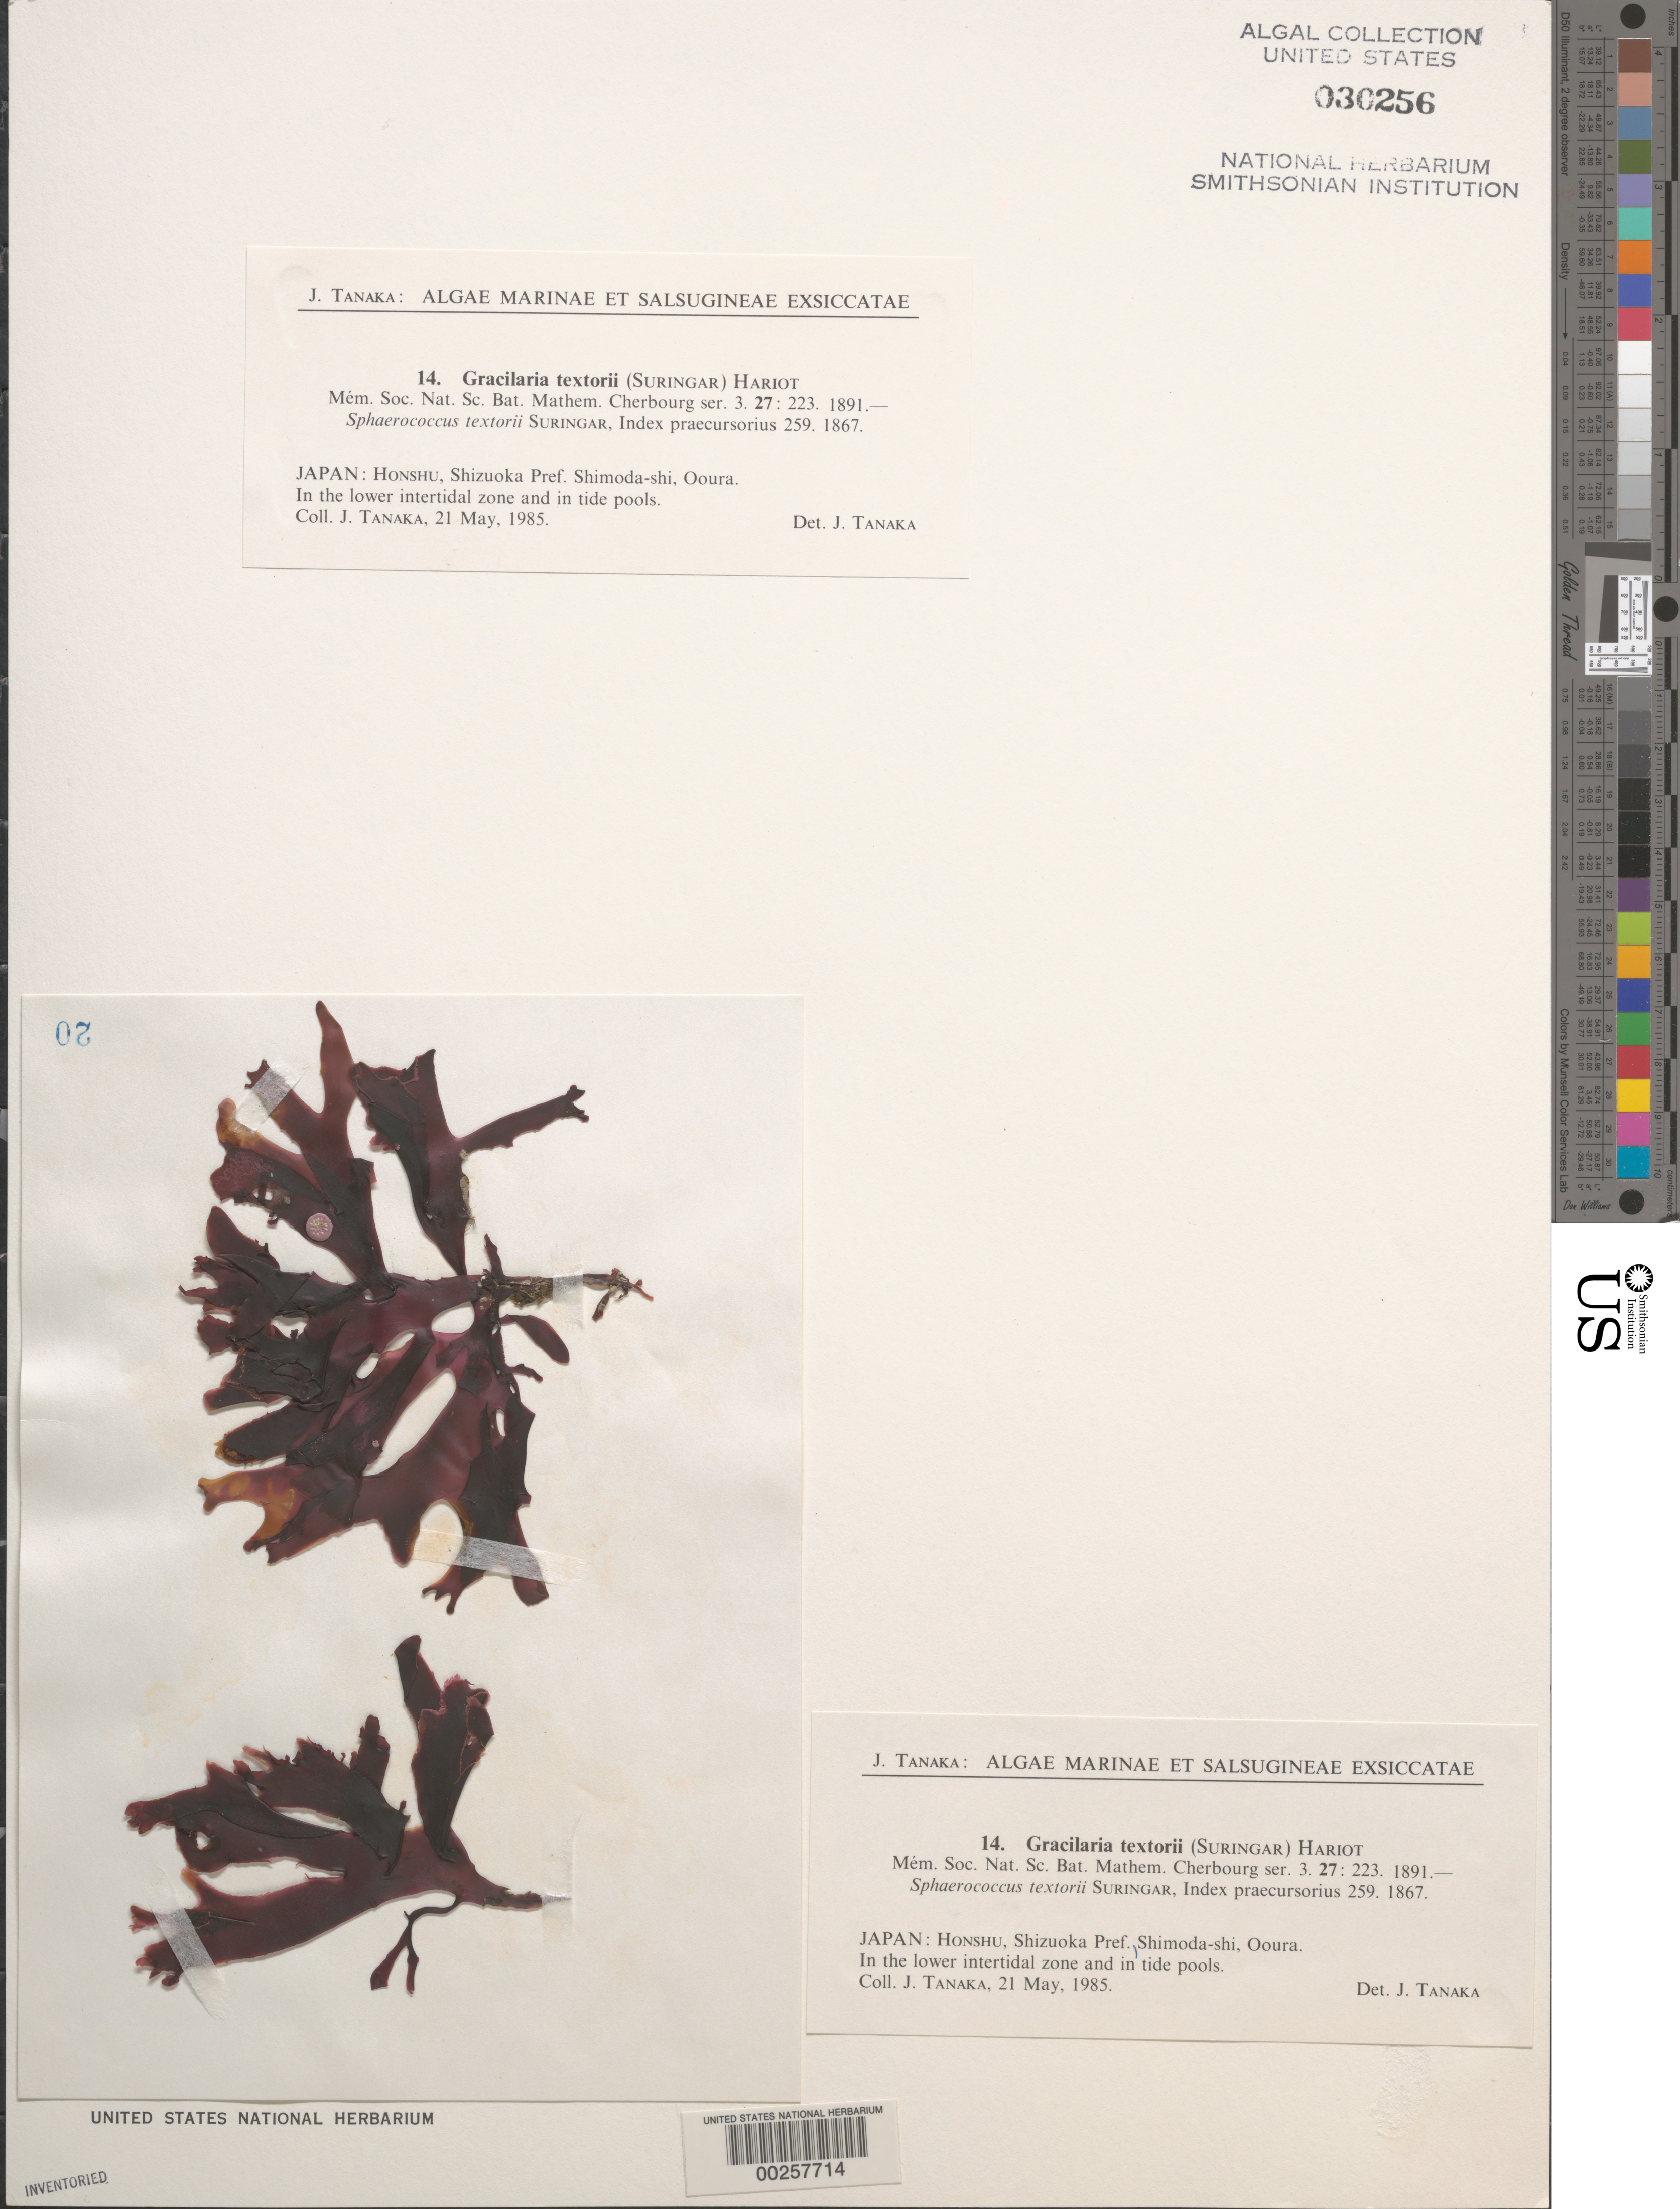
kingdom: Plantae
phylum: Rhodophyta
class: Florideophyceae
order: Gracilariales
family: Gracilariaceae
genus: Gracilaria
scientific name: Gracilaria textorii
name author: (Suringar) De Toni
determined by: Tanaka, J.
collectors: J. Tanaka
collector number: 14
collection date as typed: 21 May 1985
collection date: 1985-05-21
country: Japan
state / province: Sizuoka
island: Honshu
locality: Ooura, Shimoda-shi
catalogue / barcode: US 30256